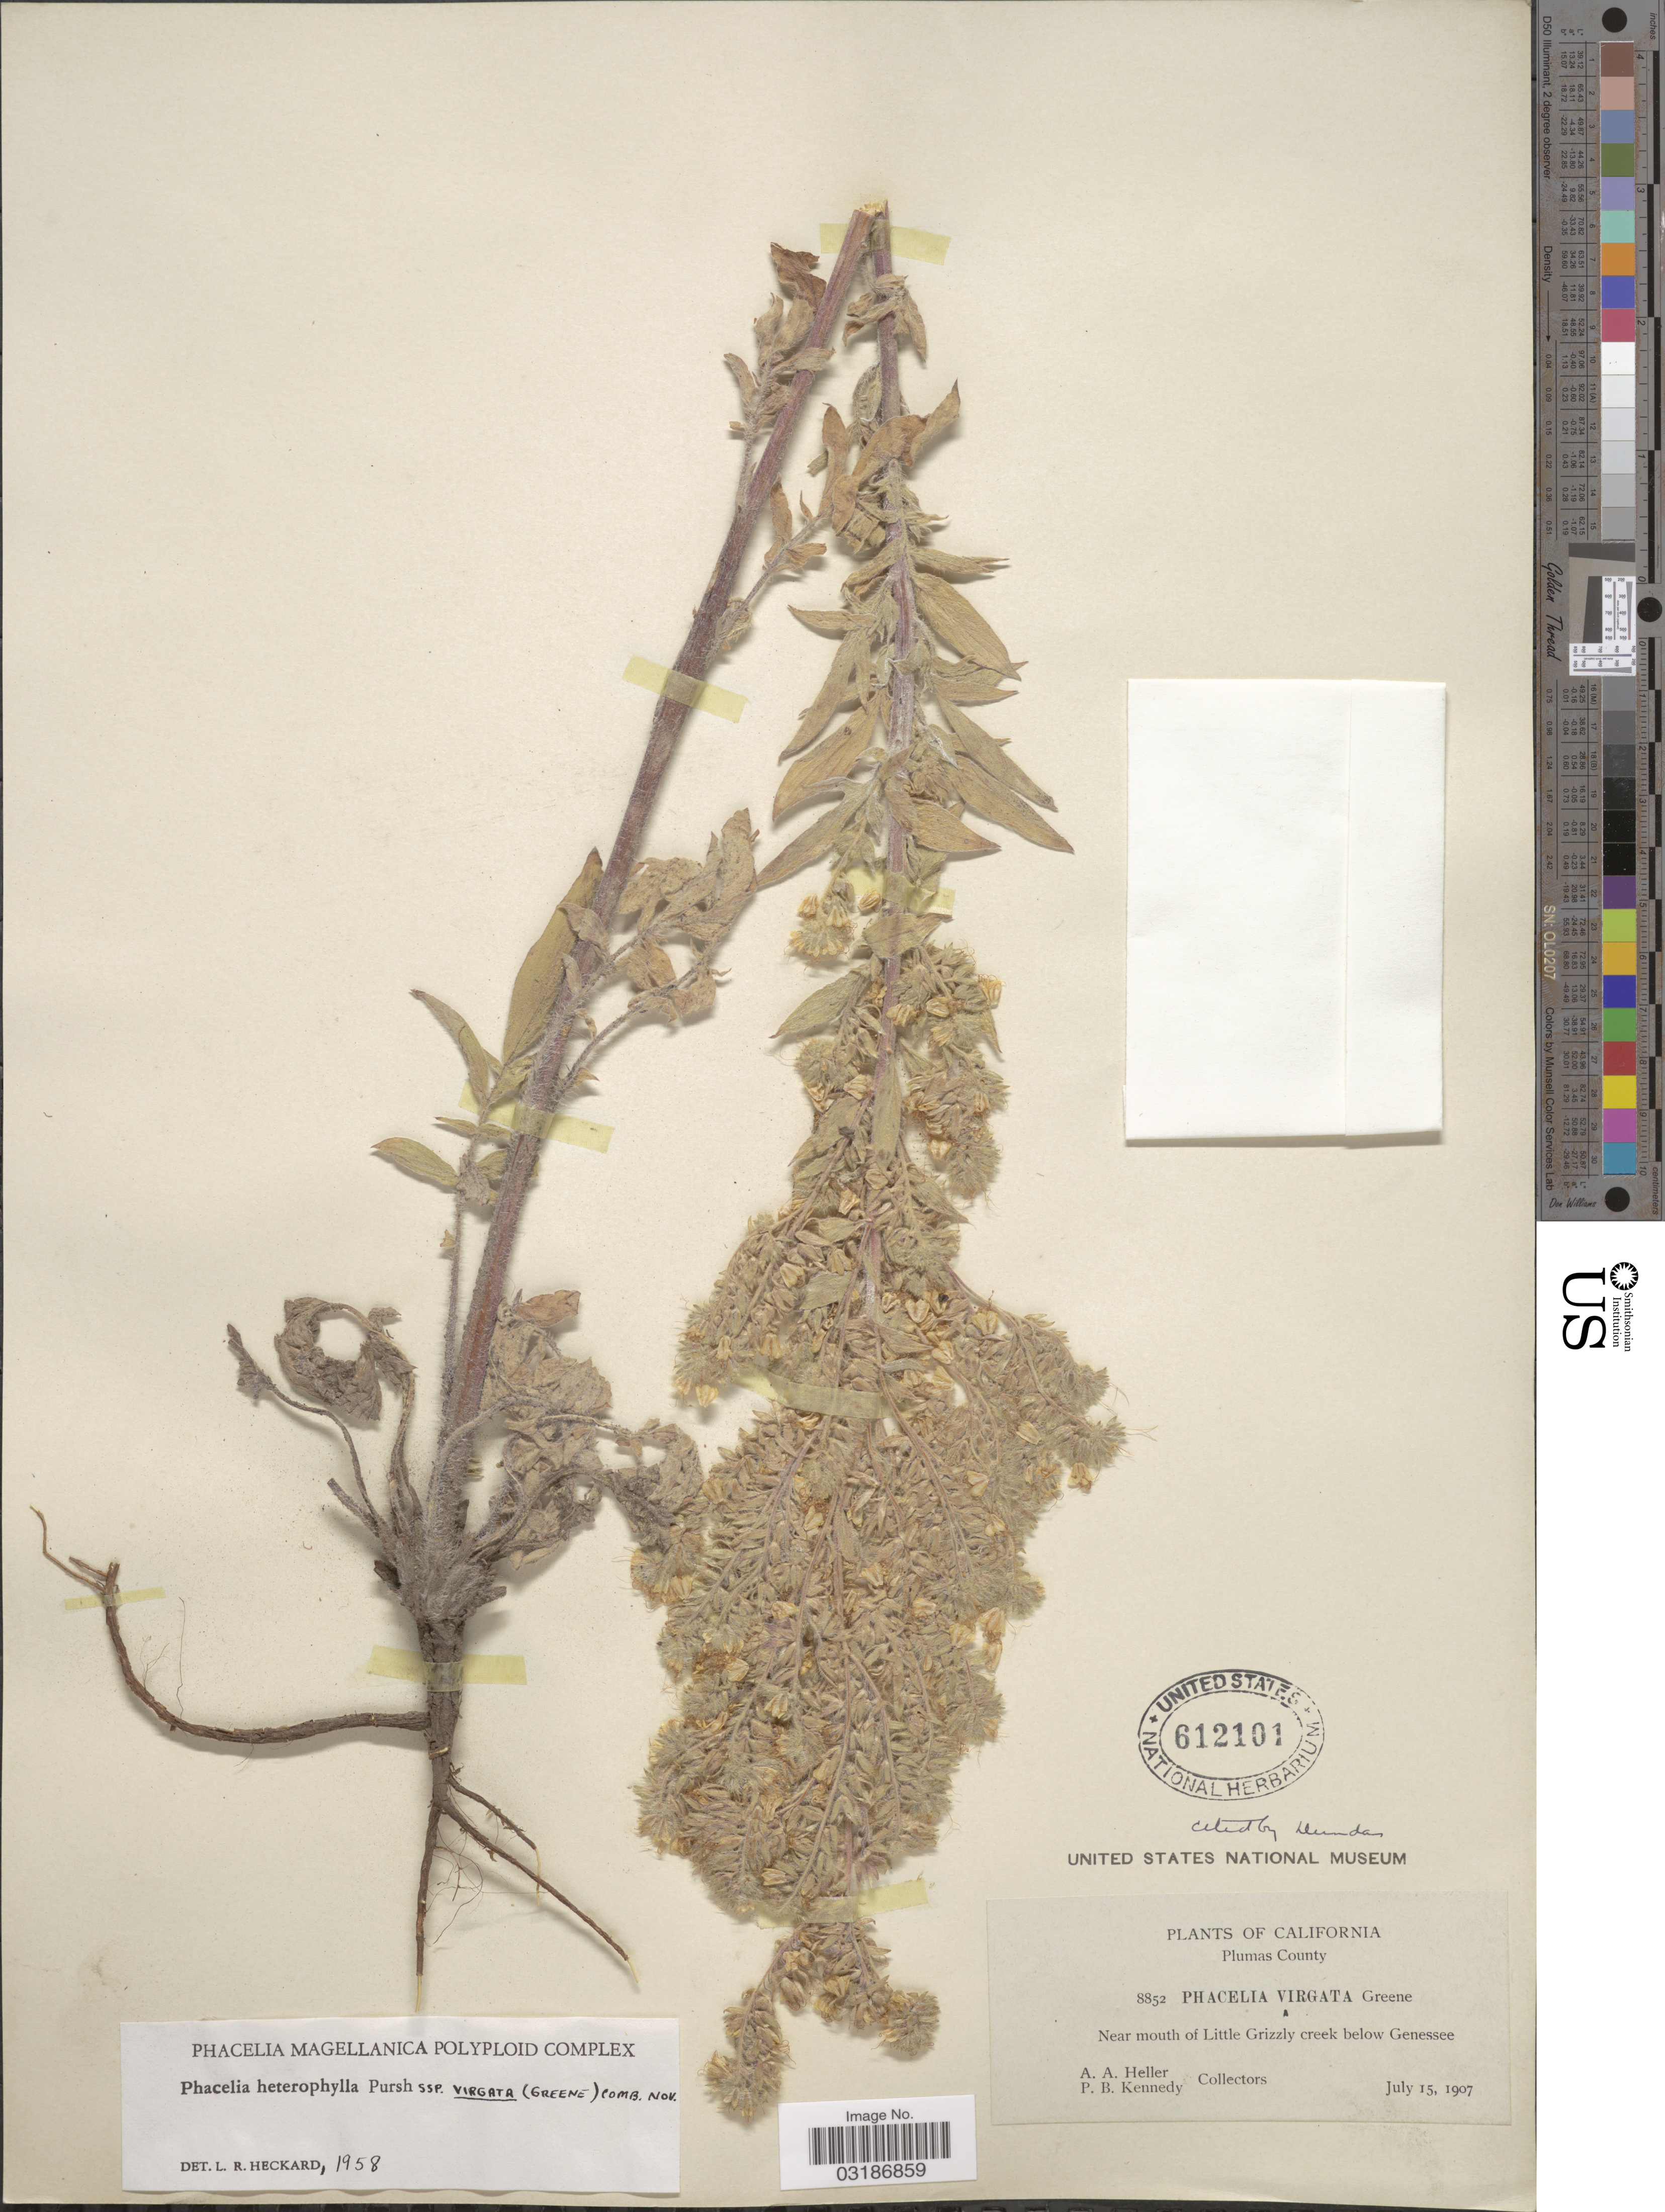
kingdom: Plantae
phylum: Tracheophyta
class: Magnoliopsida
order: Boraginales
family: Hydrophyllaceae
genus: Phacelia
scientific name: Phacelia heterophylla subsp. virgata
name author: (Greene) Heckard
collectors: A. A. Heller & P. B. Kennedy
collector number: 8852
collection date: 1907-07-15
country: United States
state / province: California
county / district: Plumas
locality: Plumas County. Near mouth of Little Grizzly creek below Genessee.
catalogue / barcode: US 612101